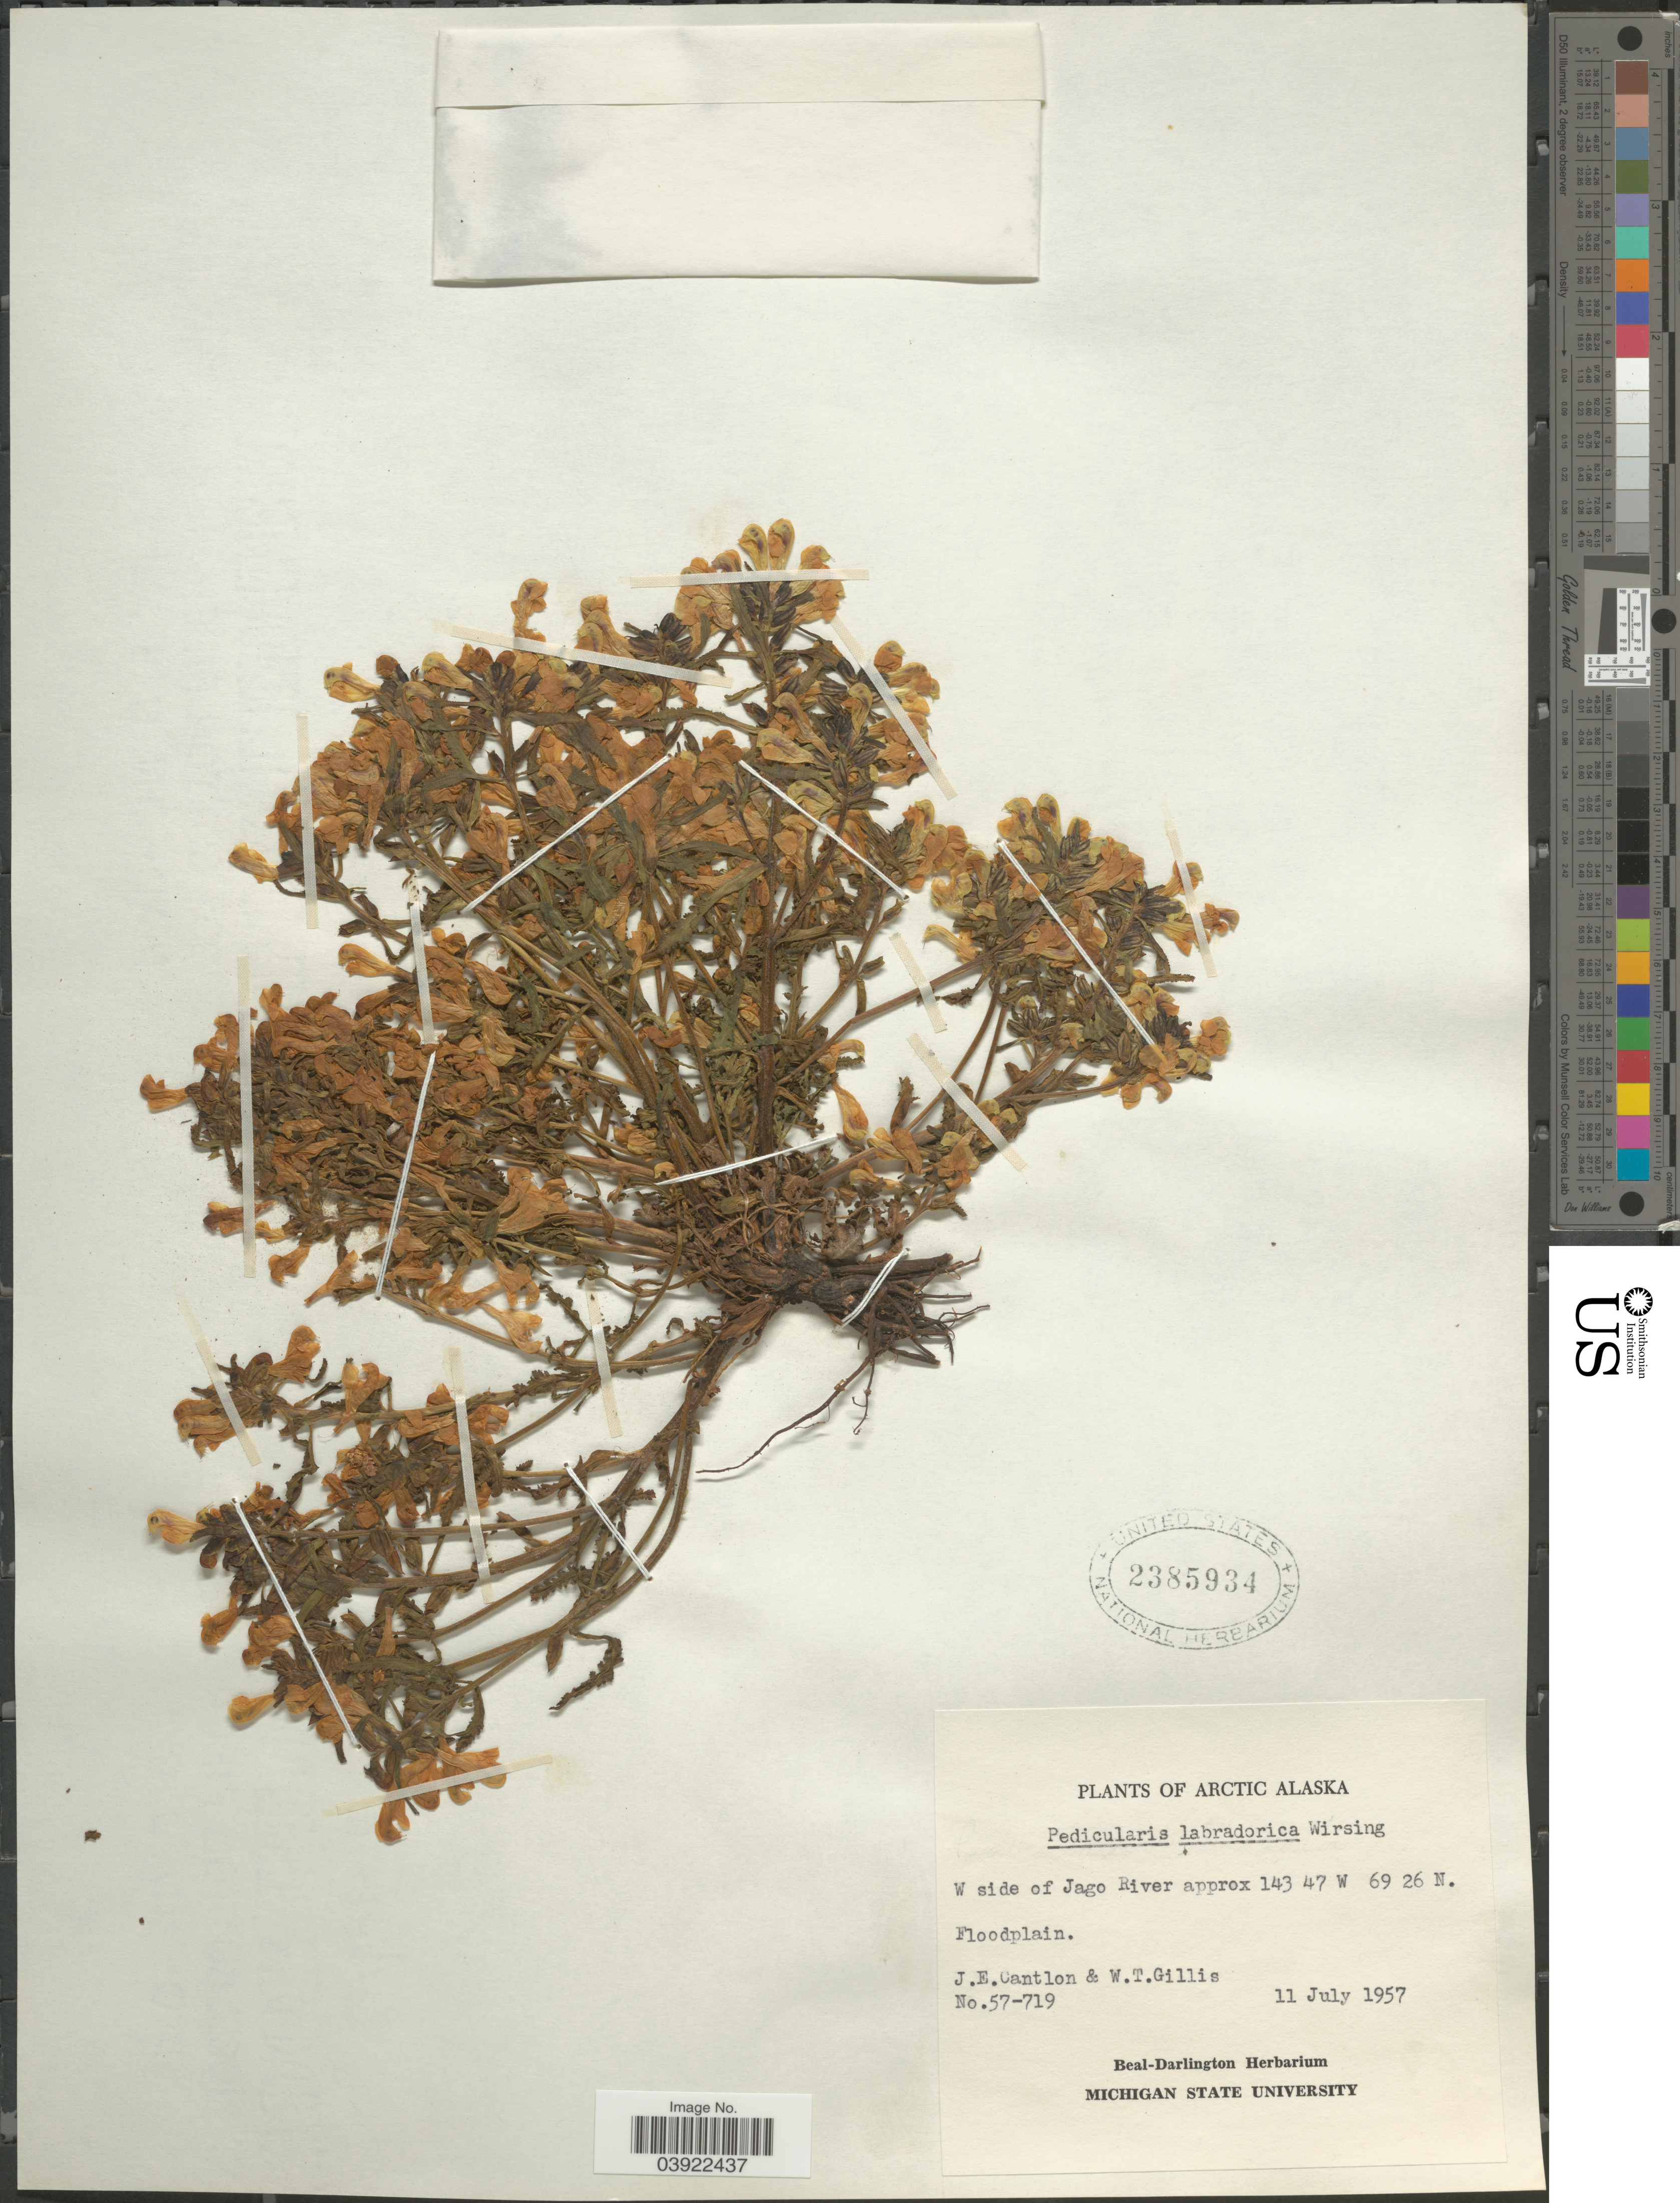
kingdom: Plantae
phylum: Tracheophyta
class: Magnoliopsida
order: Lamiales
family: Orobanchaceae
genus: Pedicularis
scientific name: Pedicularis labradorica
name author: Wirsing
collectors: J. Cantlon & W. T. Gillis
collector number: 57-719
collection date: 1957-07-11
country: United States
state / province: Alaska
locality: Arctic Alaska. W side of Jago River.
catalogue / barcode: US 2385934